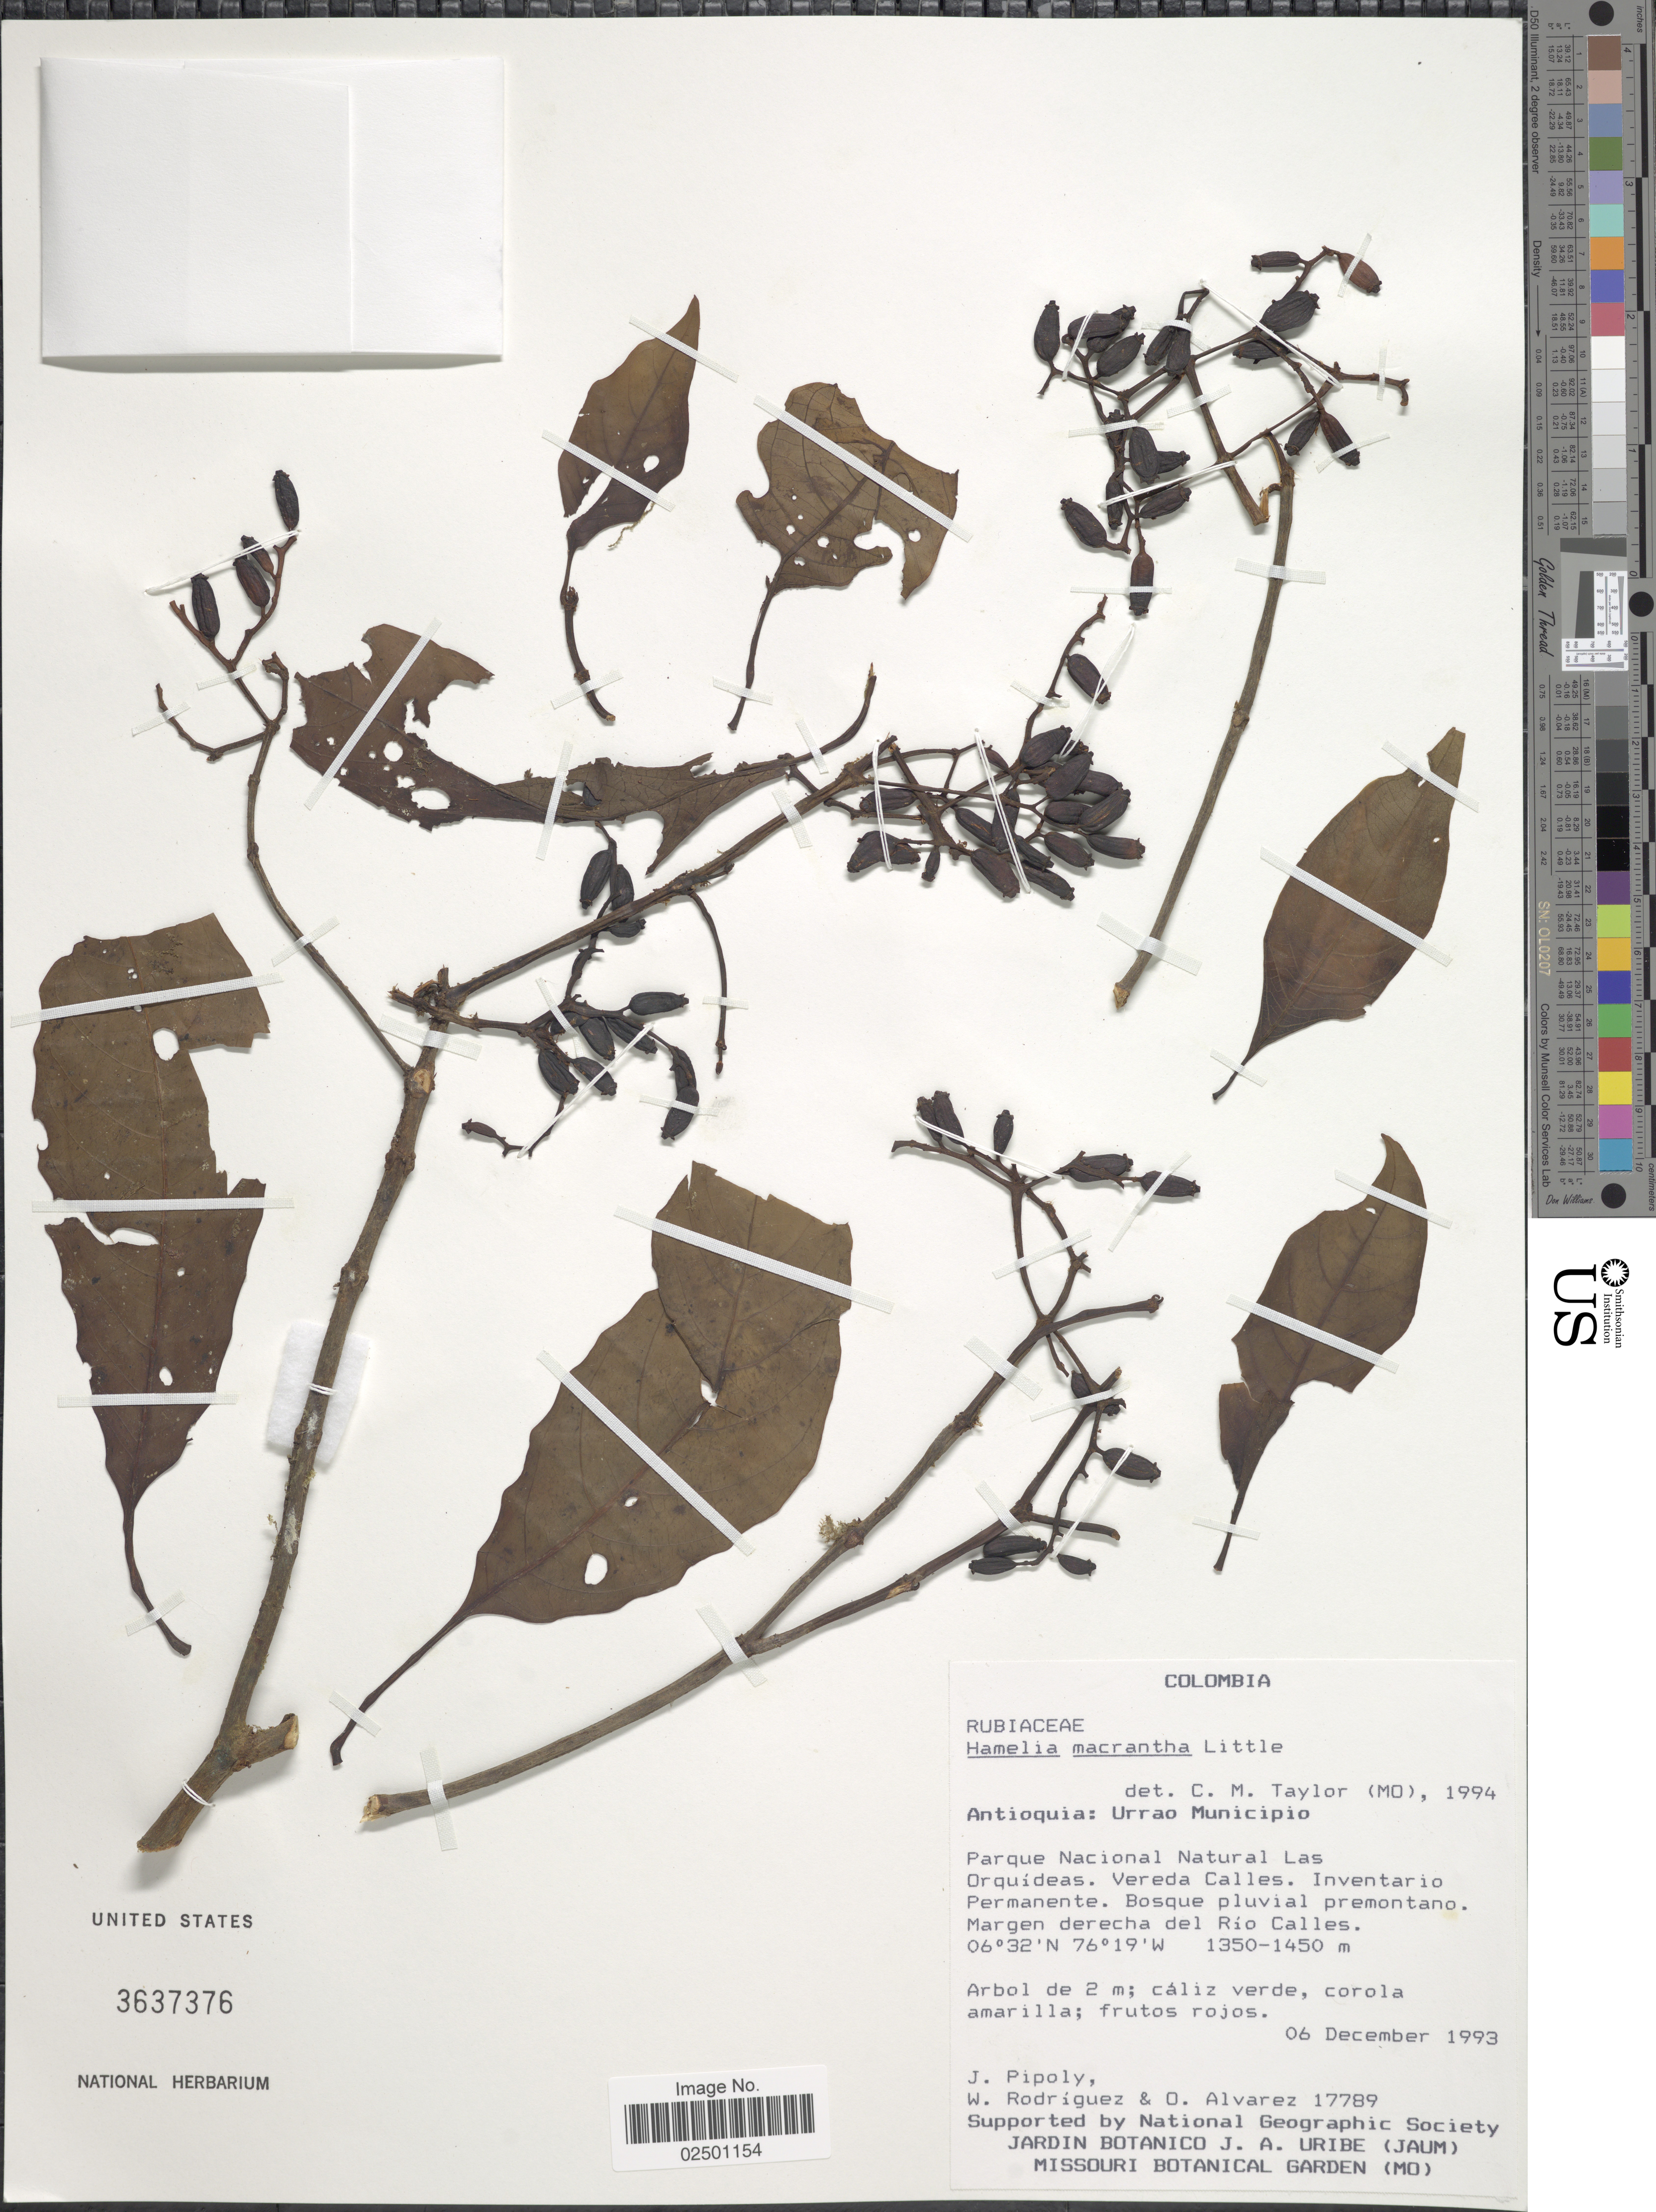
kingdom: Plantae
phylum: Tracheophyta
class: Magnoliopsida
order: Gentianales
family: Rubiaceae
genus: Hamelia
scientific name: Hamelia macrantha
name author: Little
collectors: J. J. Pipoly, W. Rodriguez & O. Alvarez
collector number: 17789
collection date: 1993-12-06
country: Colombia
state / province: Antioquia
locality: Antioquia: Urrao Municipio. Parque Nacional Natural Las Orquideas. Vereda Calles. Invetario Permanente. Bosque pluvial premontano. Margen derecha del Rio Calles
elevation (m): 1350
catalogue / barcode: US 3637376